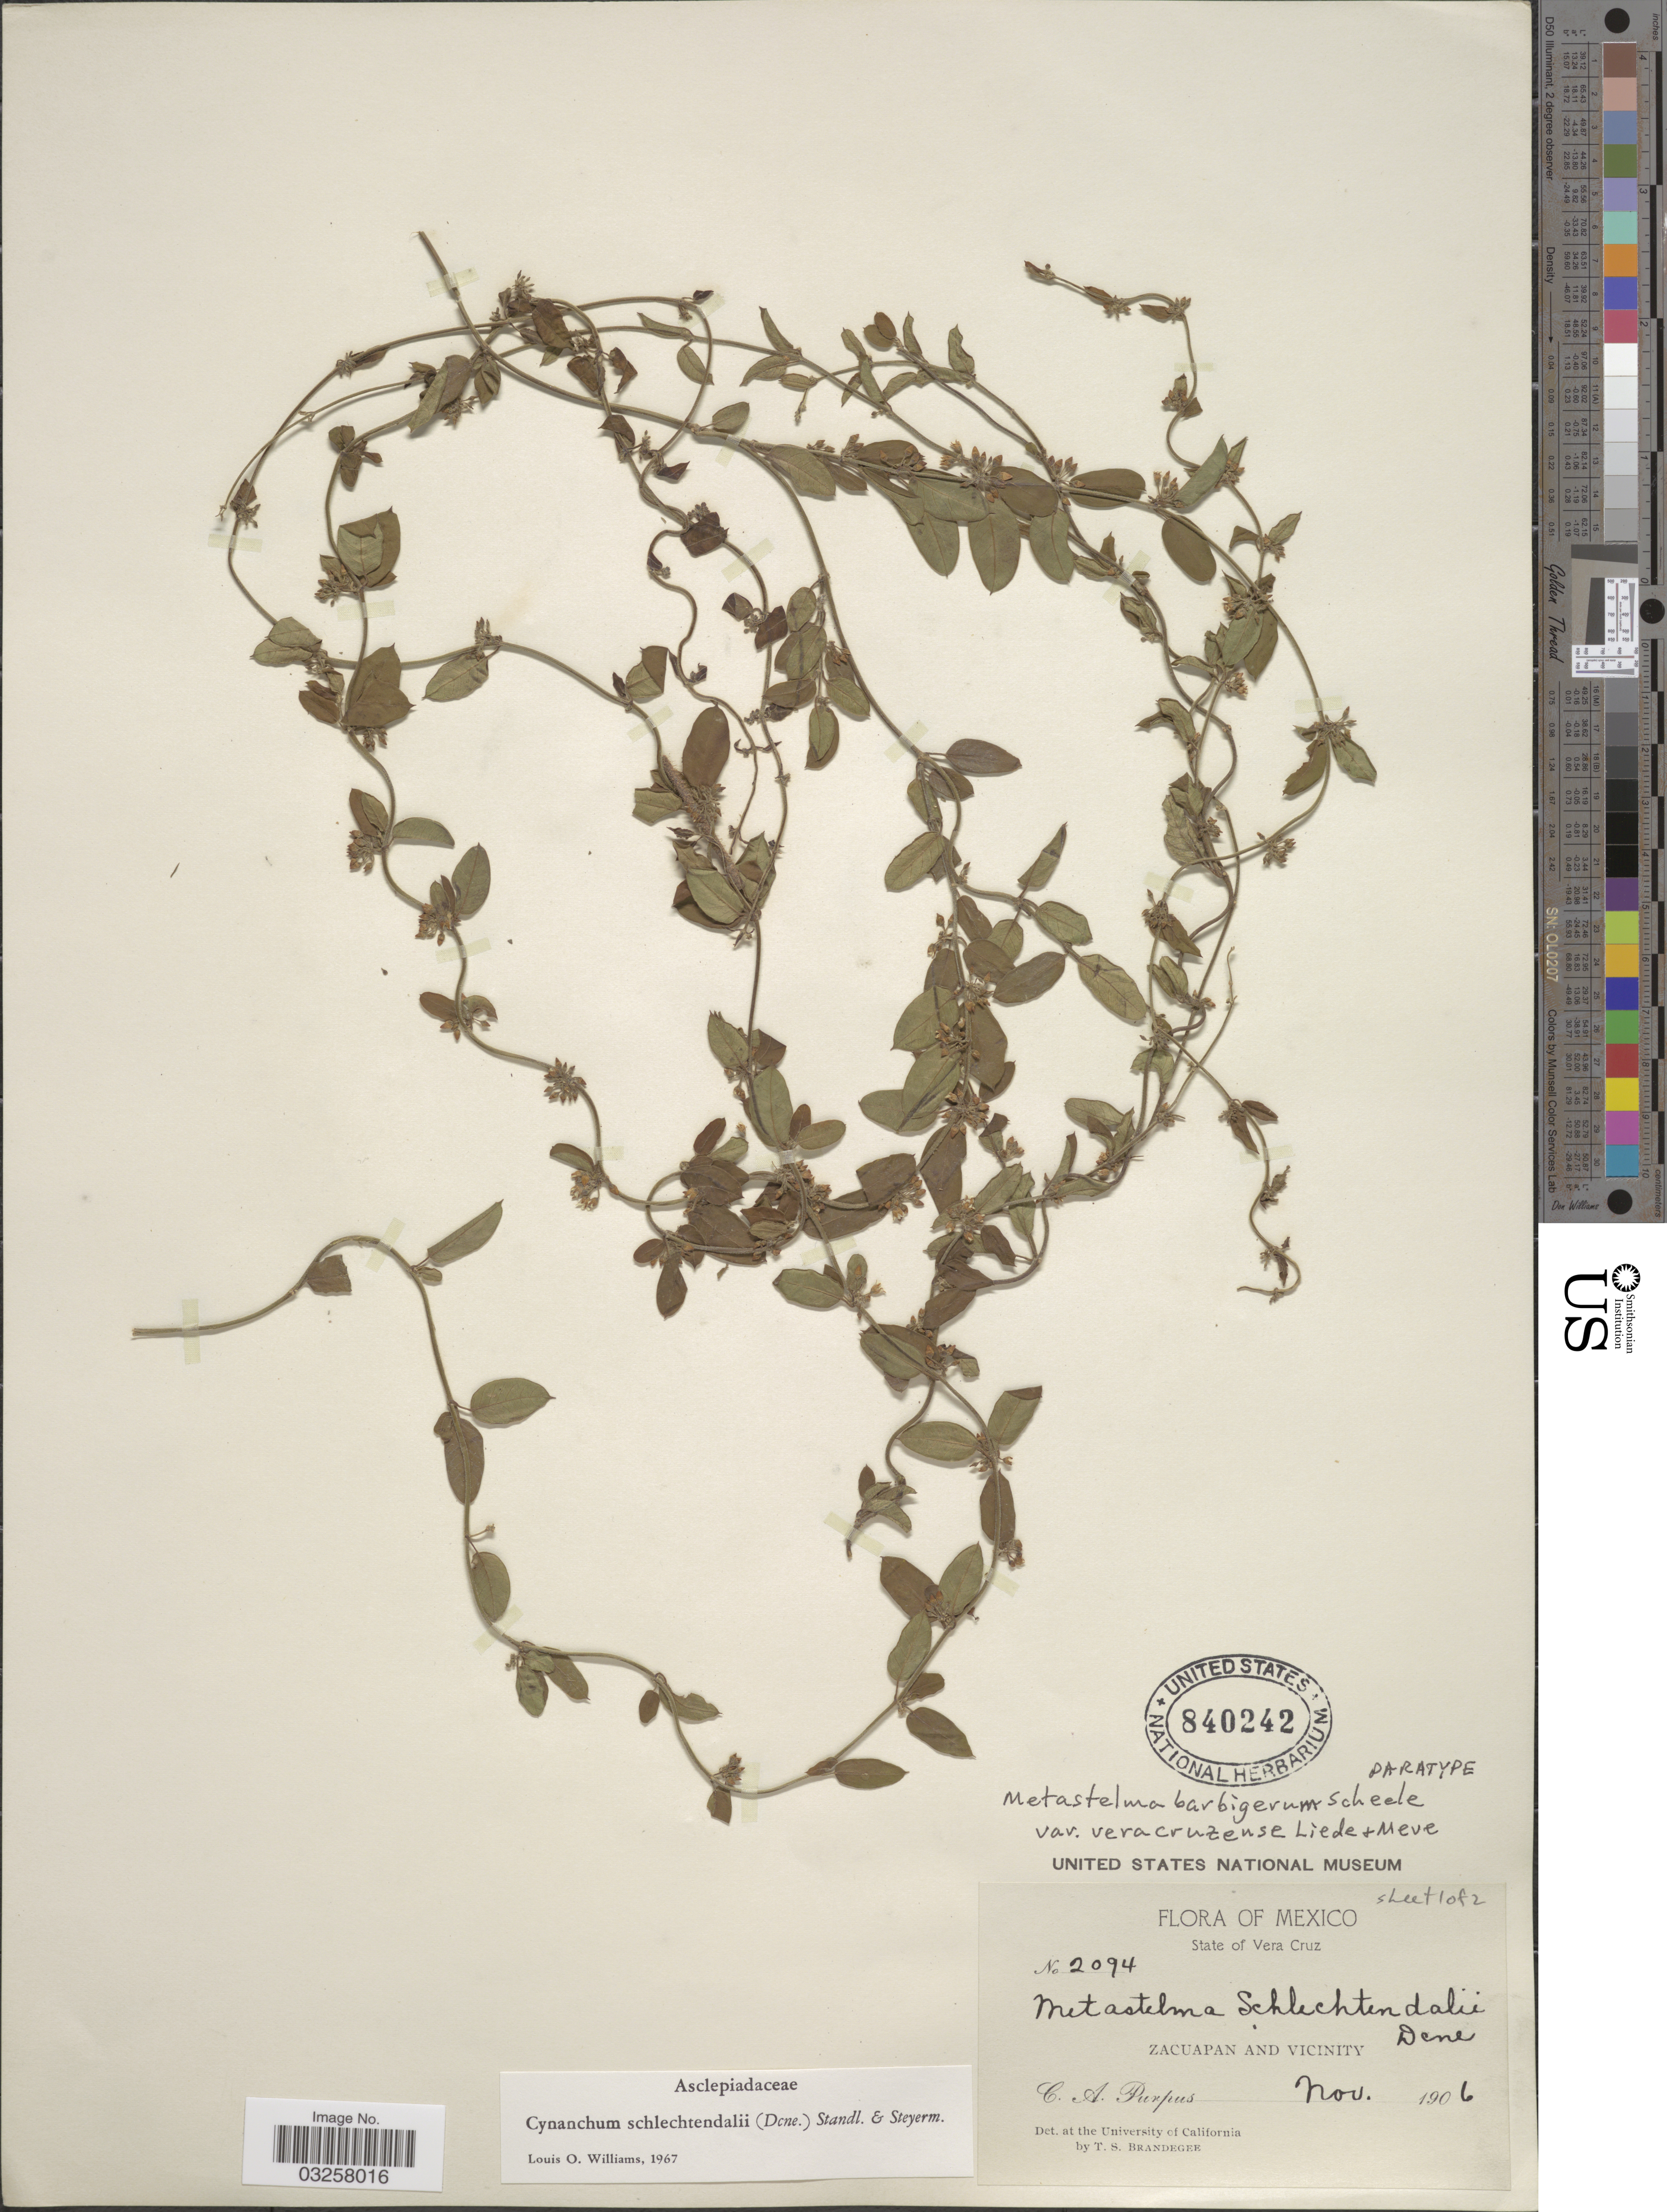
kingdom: Plantae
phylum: Tracheophyta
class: Magnoliopsida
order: Gentianales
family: Apocynaceae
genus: Metastelma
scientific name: Metastelma barbigerum subsp. veracruzense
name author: Liede & Meve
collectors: C. A. Purpus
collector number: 2094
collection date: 1906-11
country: Mexico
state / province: Veracruz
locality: State of Vera Cruz. Zacuapan and vicinity.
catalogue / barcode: US 840242